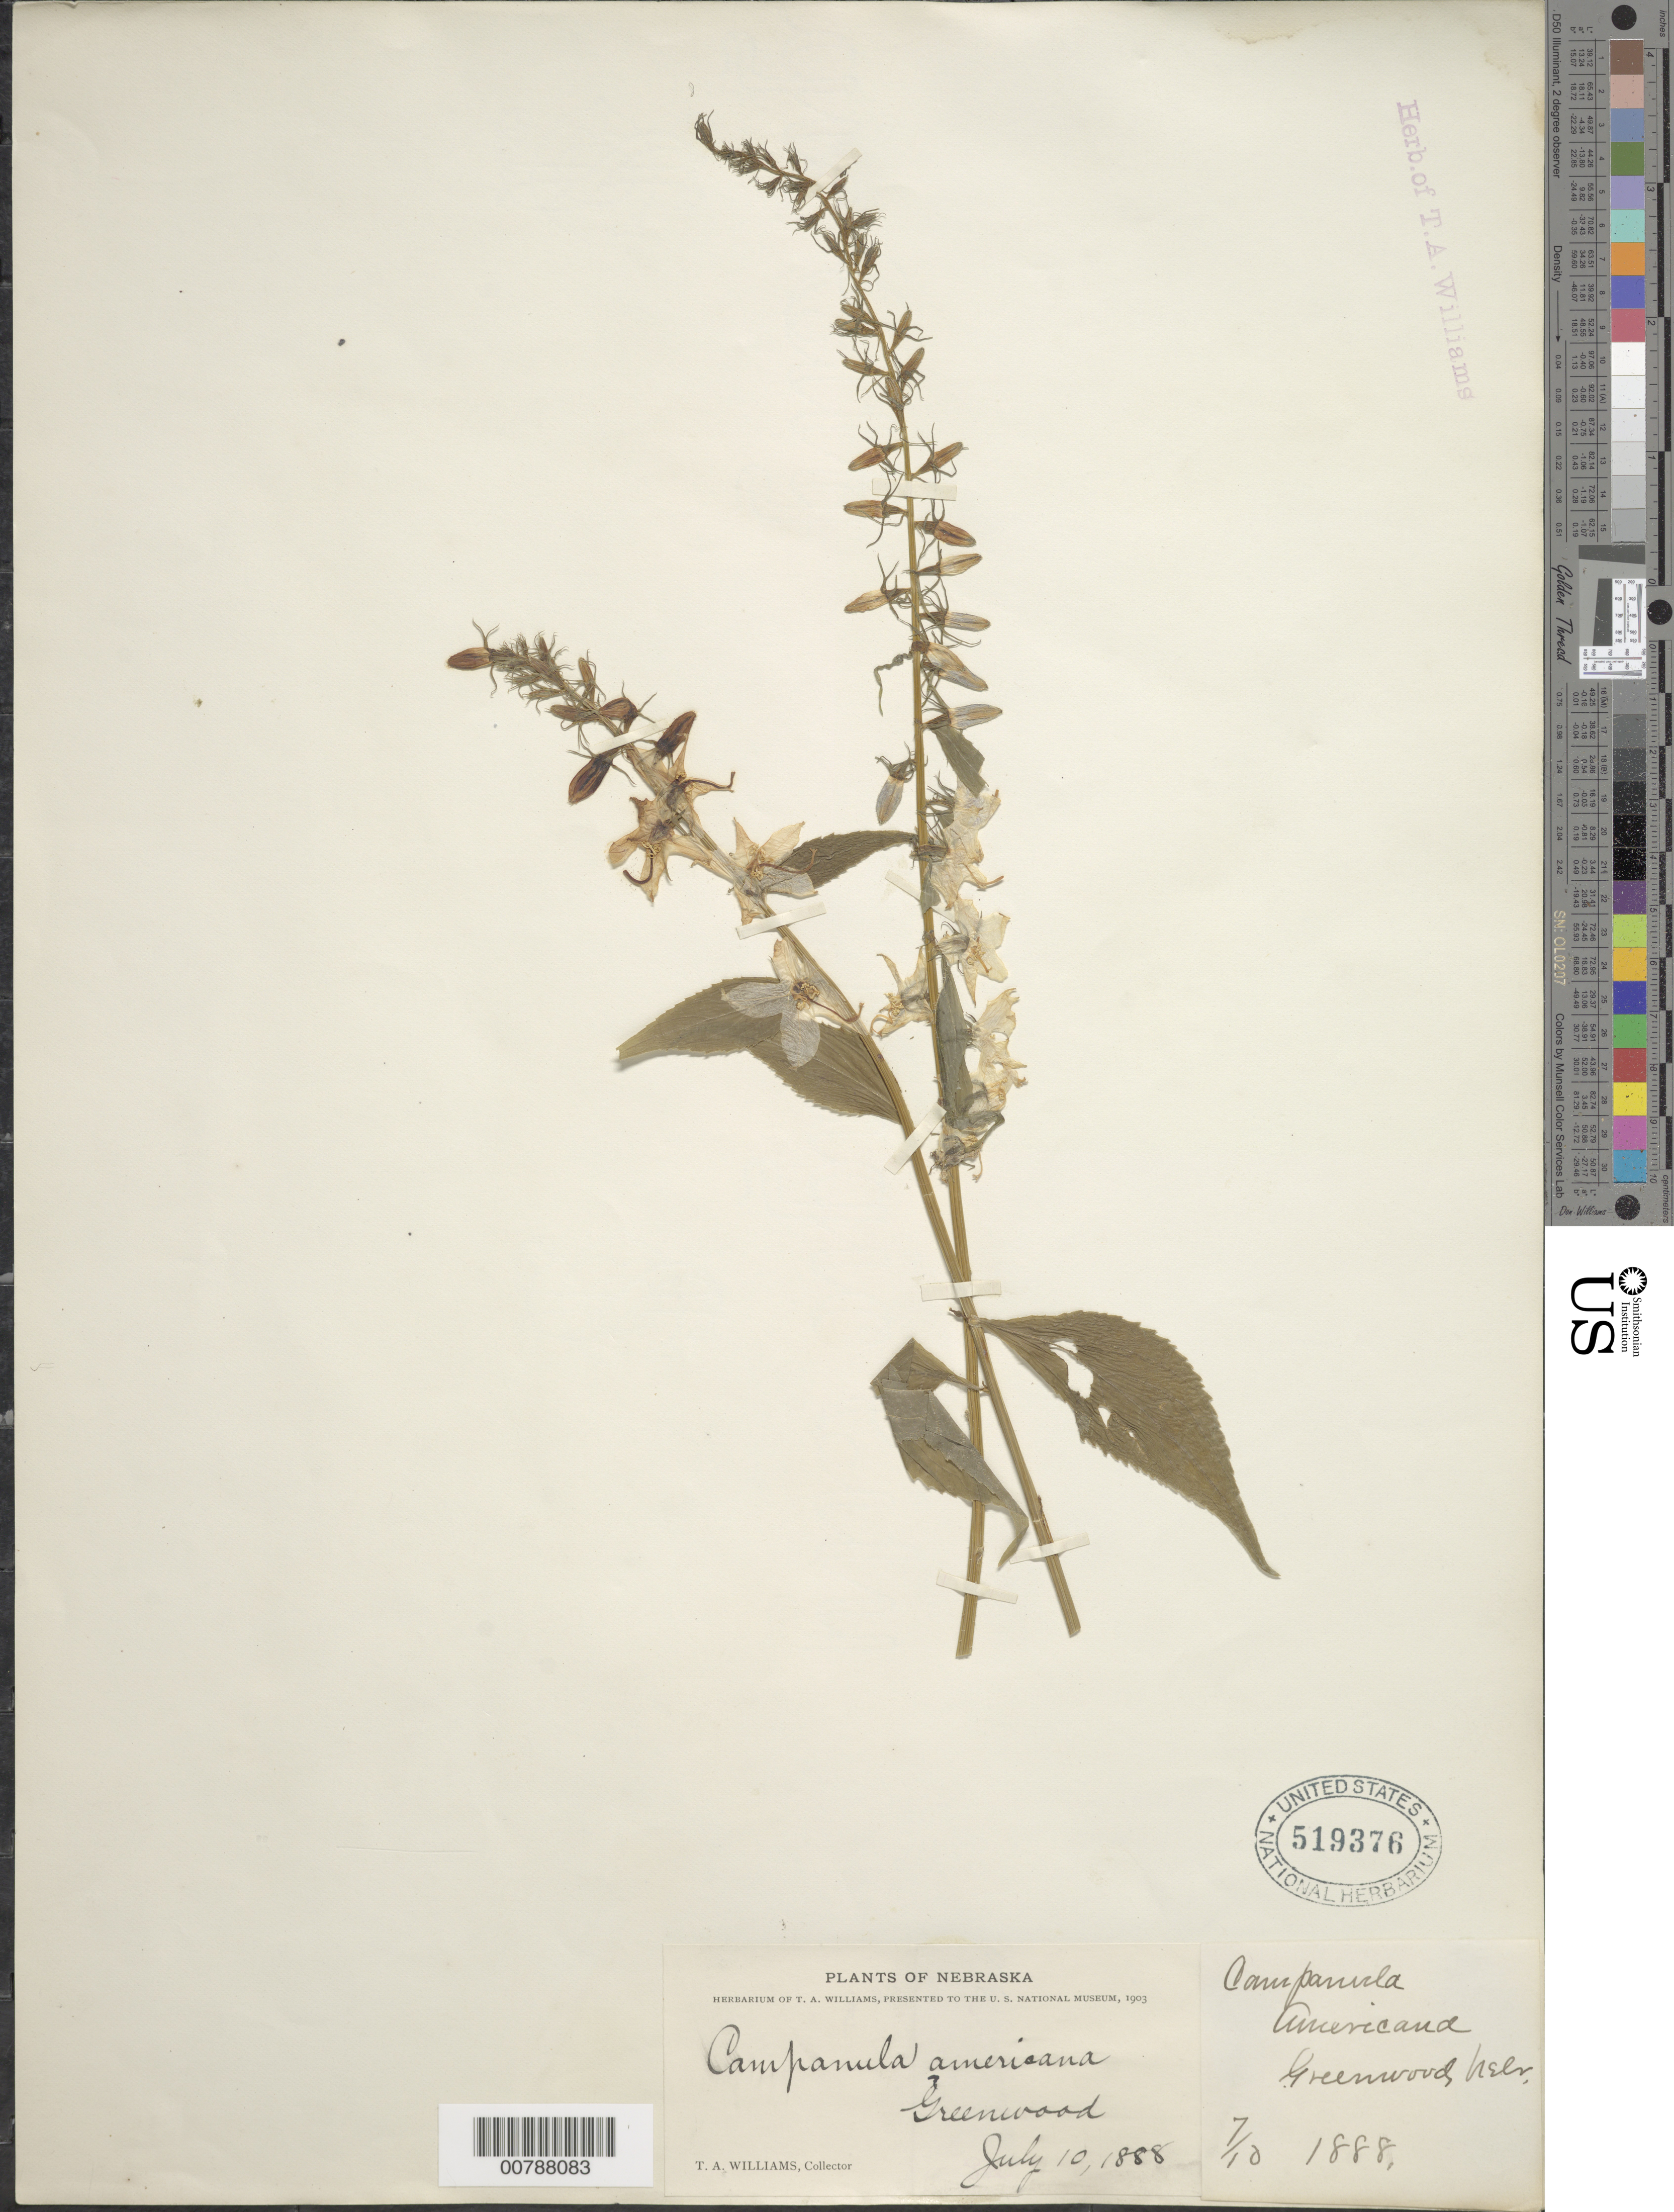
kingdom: Plantae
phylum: Tracheophyta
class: Magnoliopsida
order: Asterales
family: Campanulaceae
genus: Campanula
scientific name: Campanula americana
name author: L.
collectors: T. A. Williams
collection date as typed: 10 Jul 1888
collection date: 1888-07-10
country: United States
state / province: Nebraska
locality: Greenwood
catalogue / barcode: US 519376